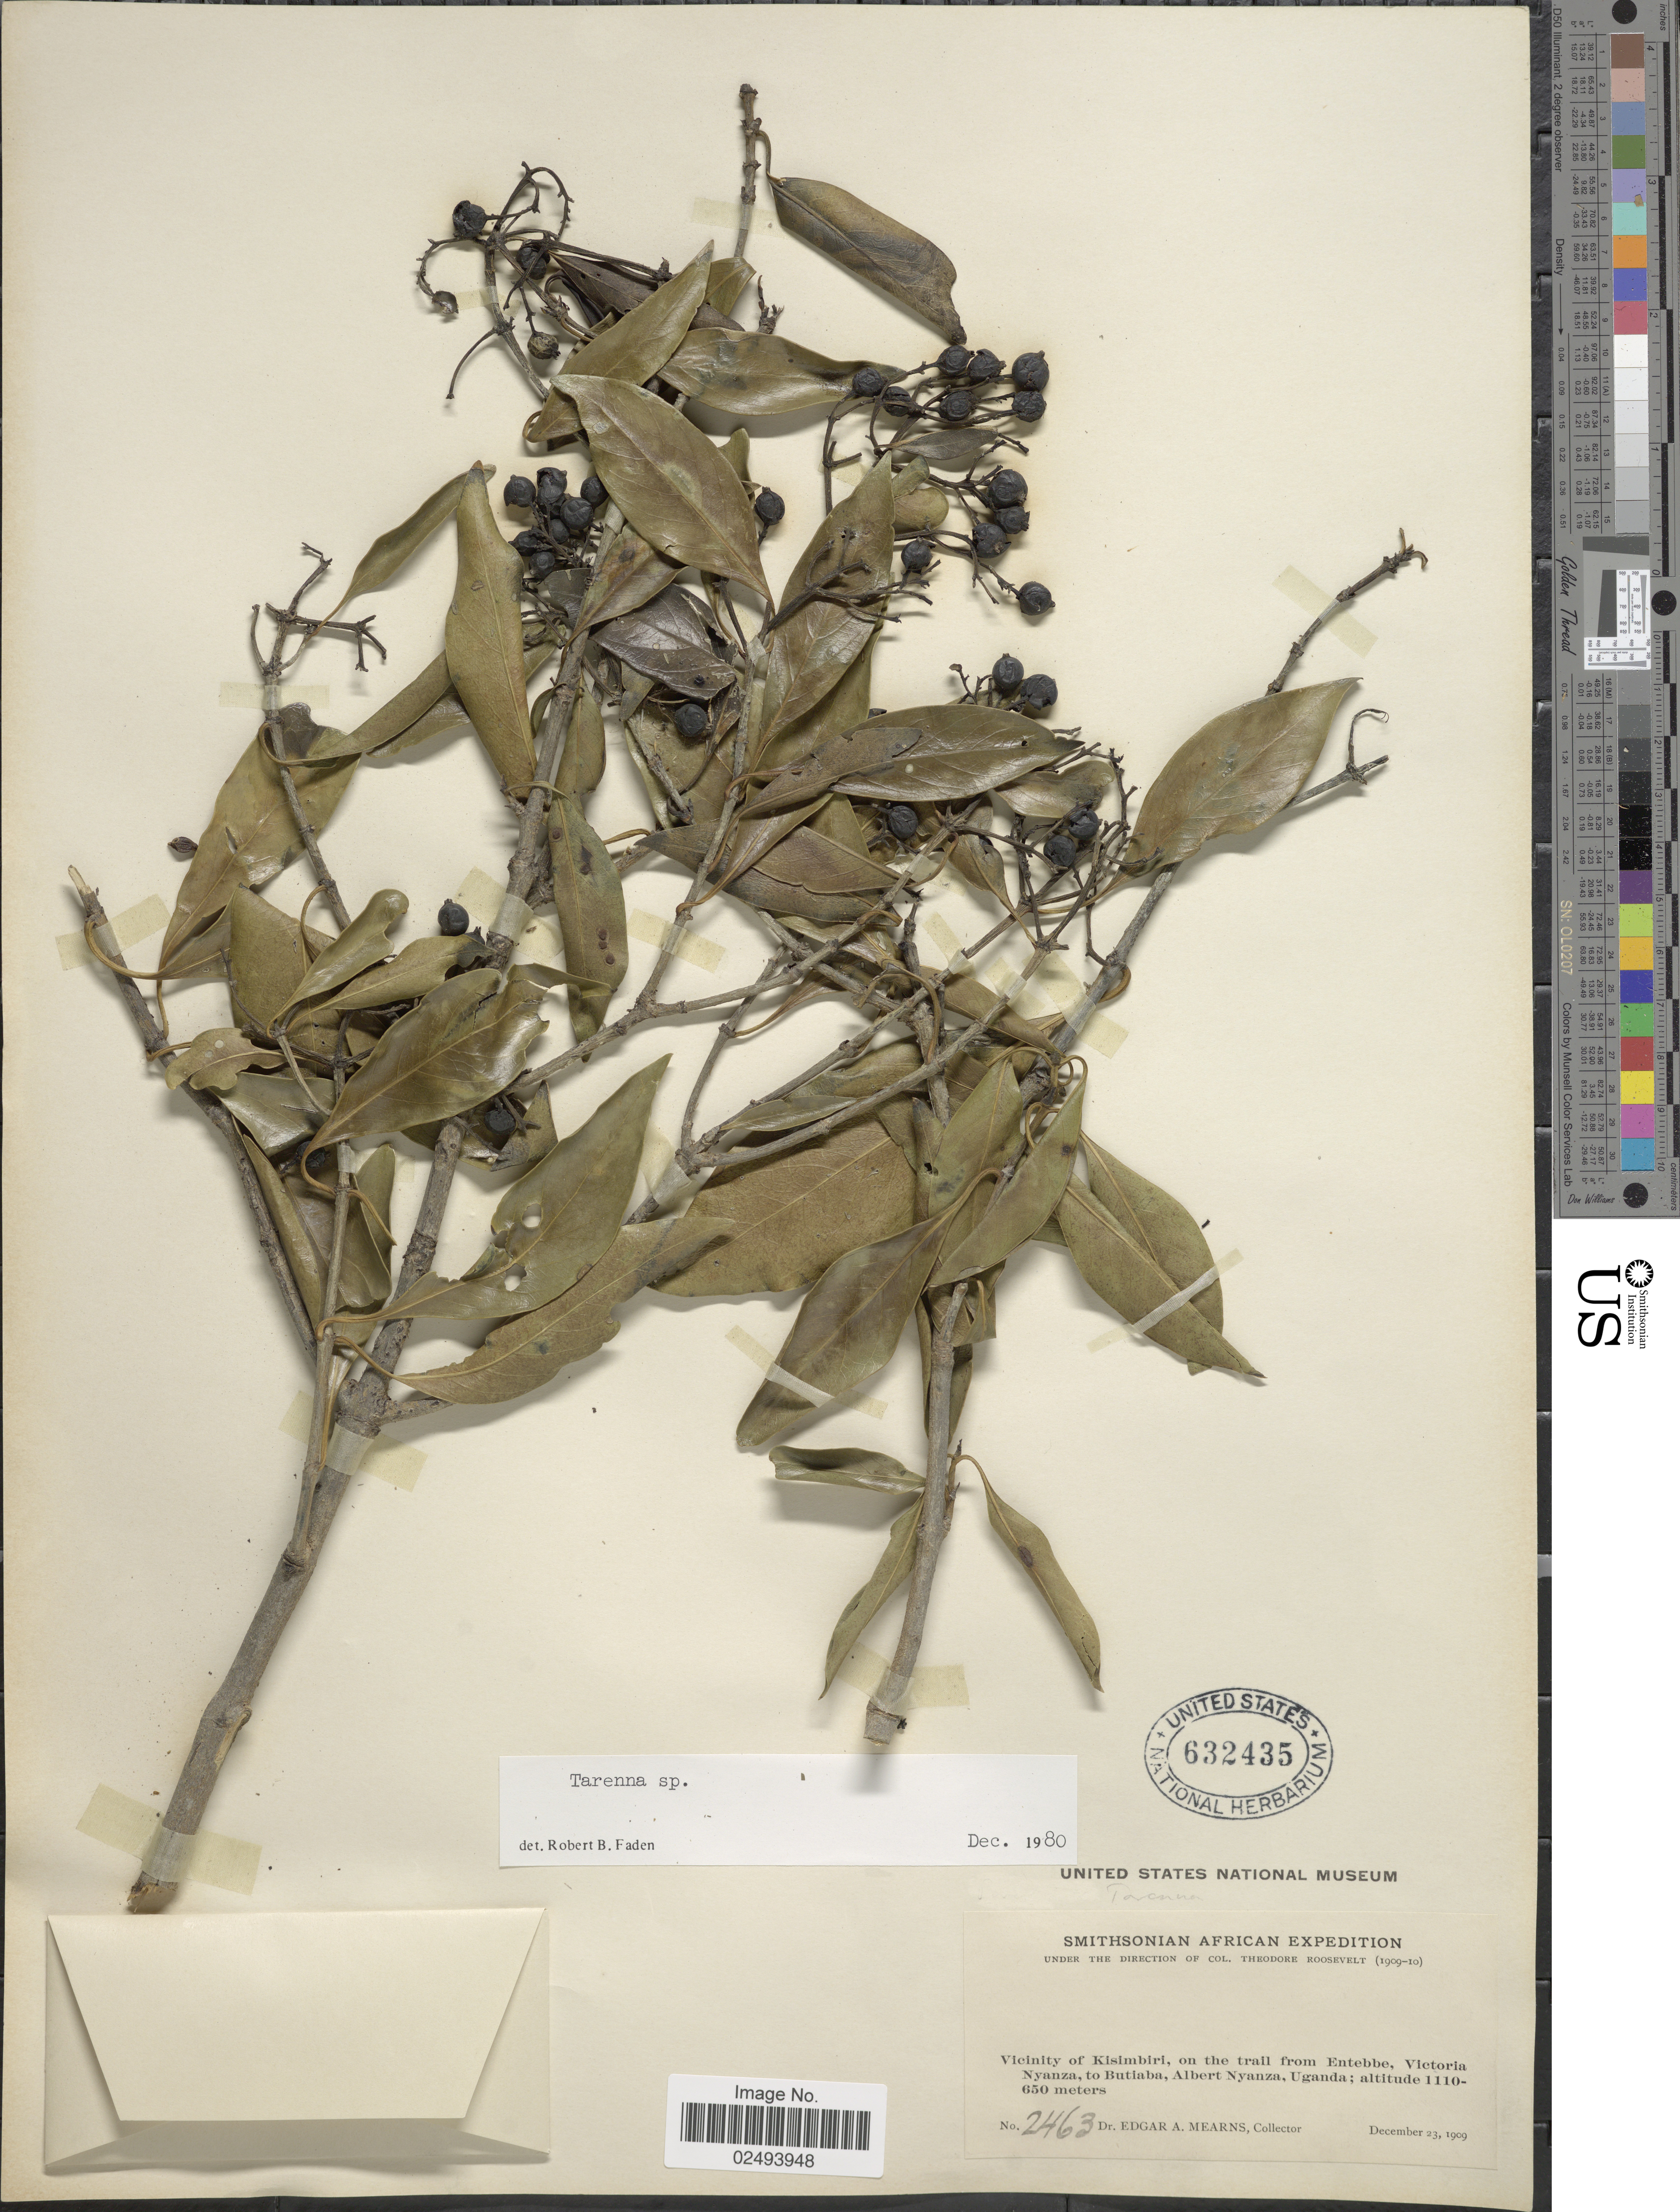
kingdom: Plantae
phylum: Tracheophyta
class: Magnoliopsida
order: Gentianales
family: Rubiaceae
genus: Coptosperma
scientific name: Coptosperma sp.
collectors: E. A. Mearns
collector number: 2463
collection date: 1909-12-23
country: Uganda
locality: Vicinity of Kisimbiri, on thhe trail from Entebbe, Victoria Nyanza, to Butiaba, Albert Nyanza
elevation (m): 650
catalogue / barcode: US 632435